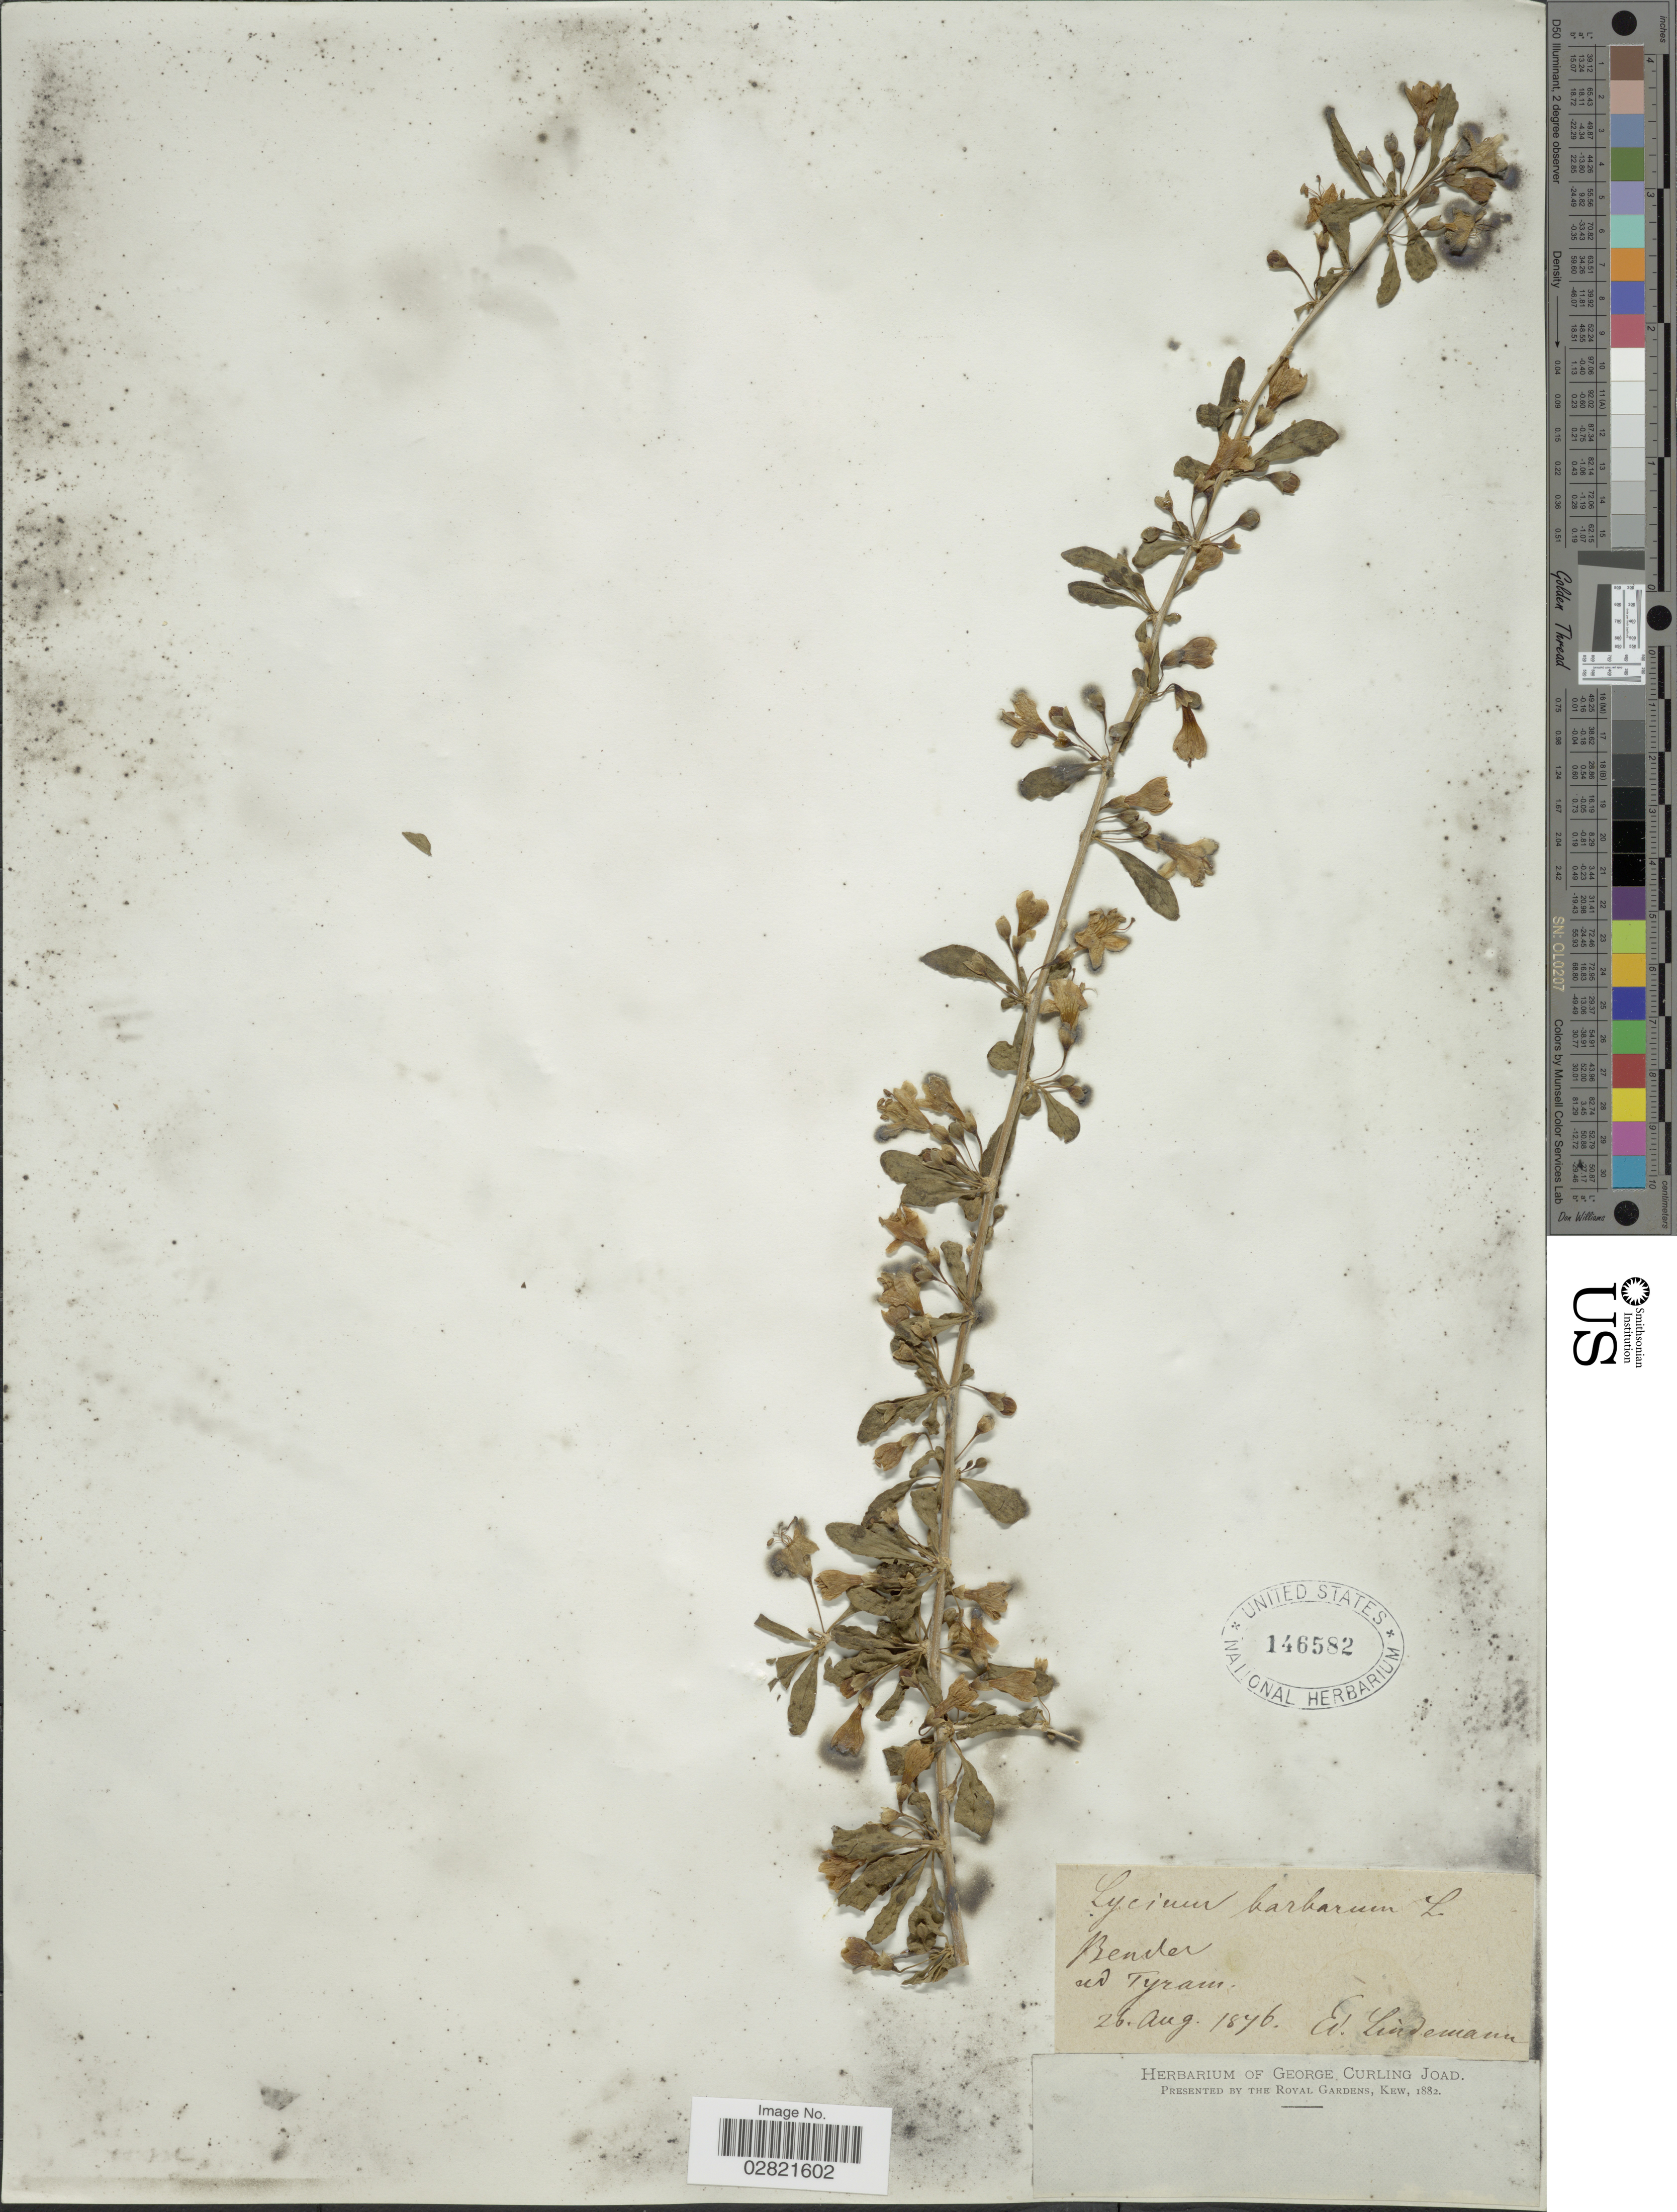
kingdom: Plantae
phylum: Tracheophyta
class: Magnoliopsida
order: Solanales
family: Solanaceae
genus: Lycium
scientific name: Lycium barbarum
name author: L.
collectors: E. Lindemann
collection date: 1876-08-26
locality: Bender ad Tyram.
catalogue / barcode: US 146582